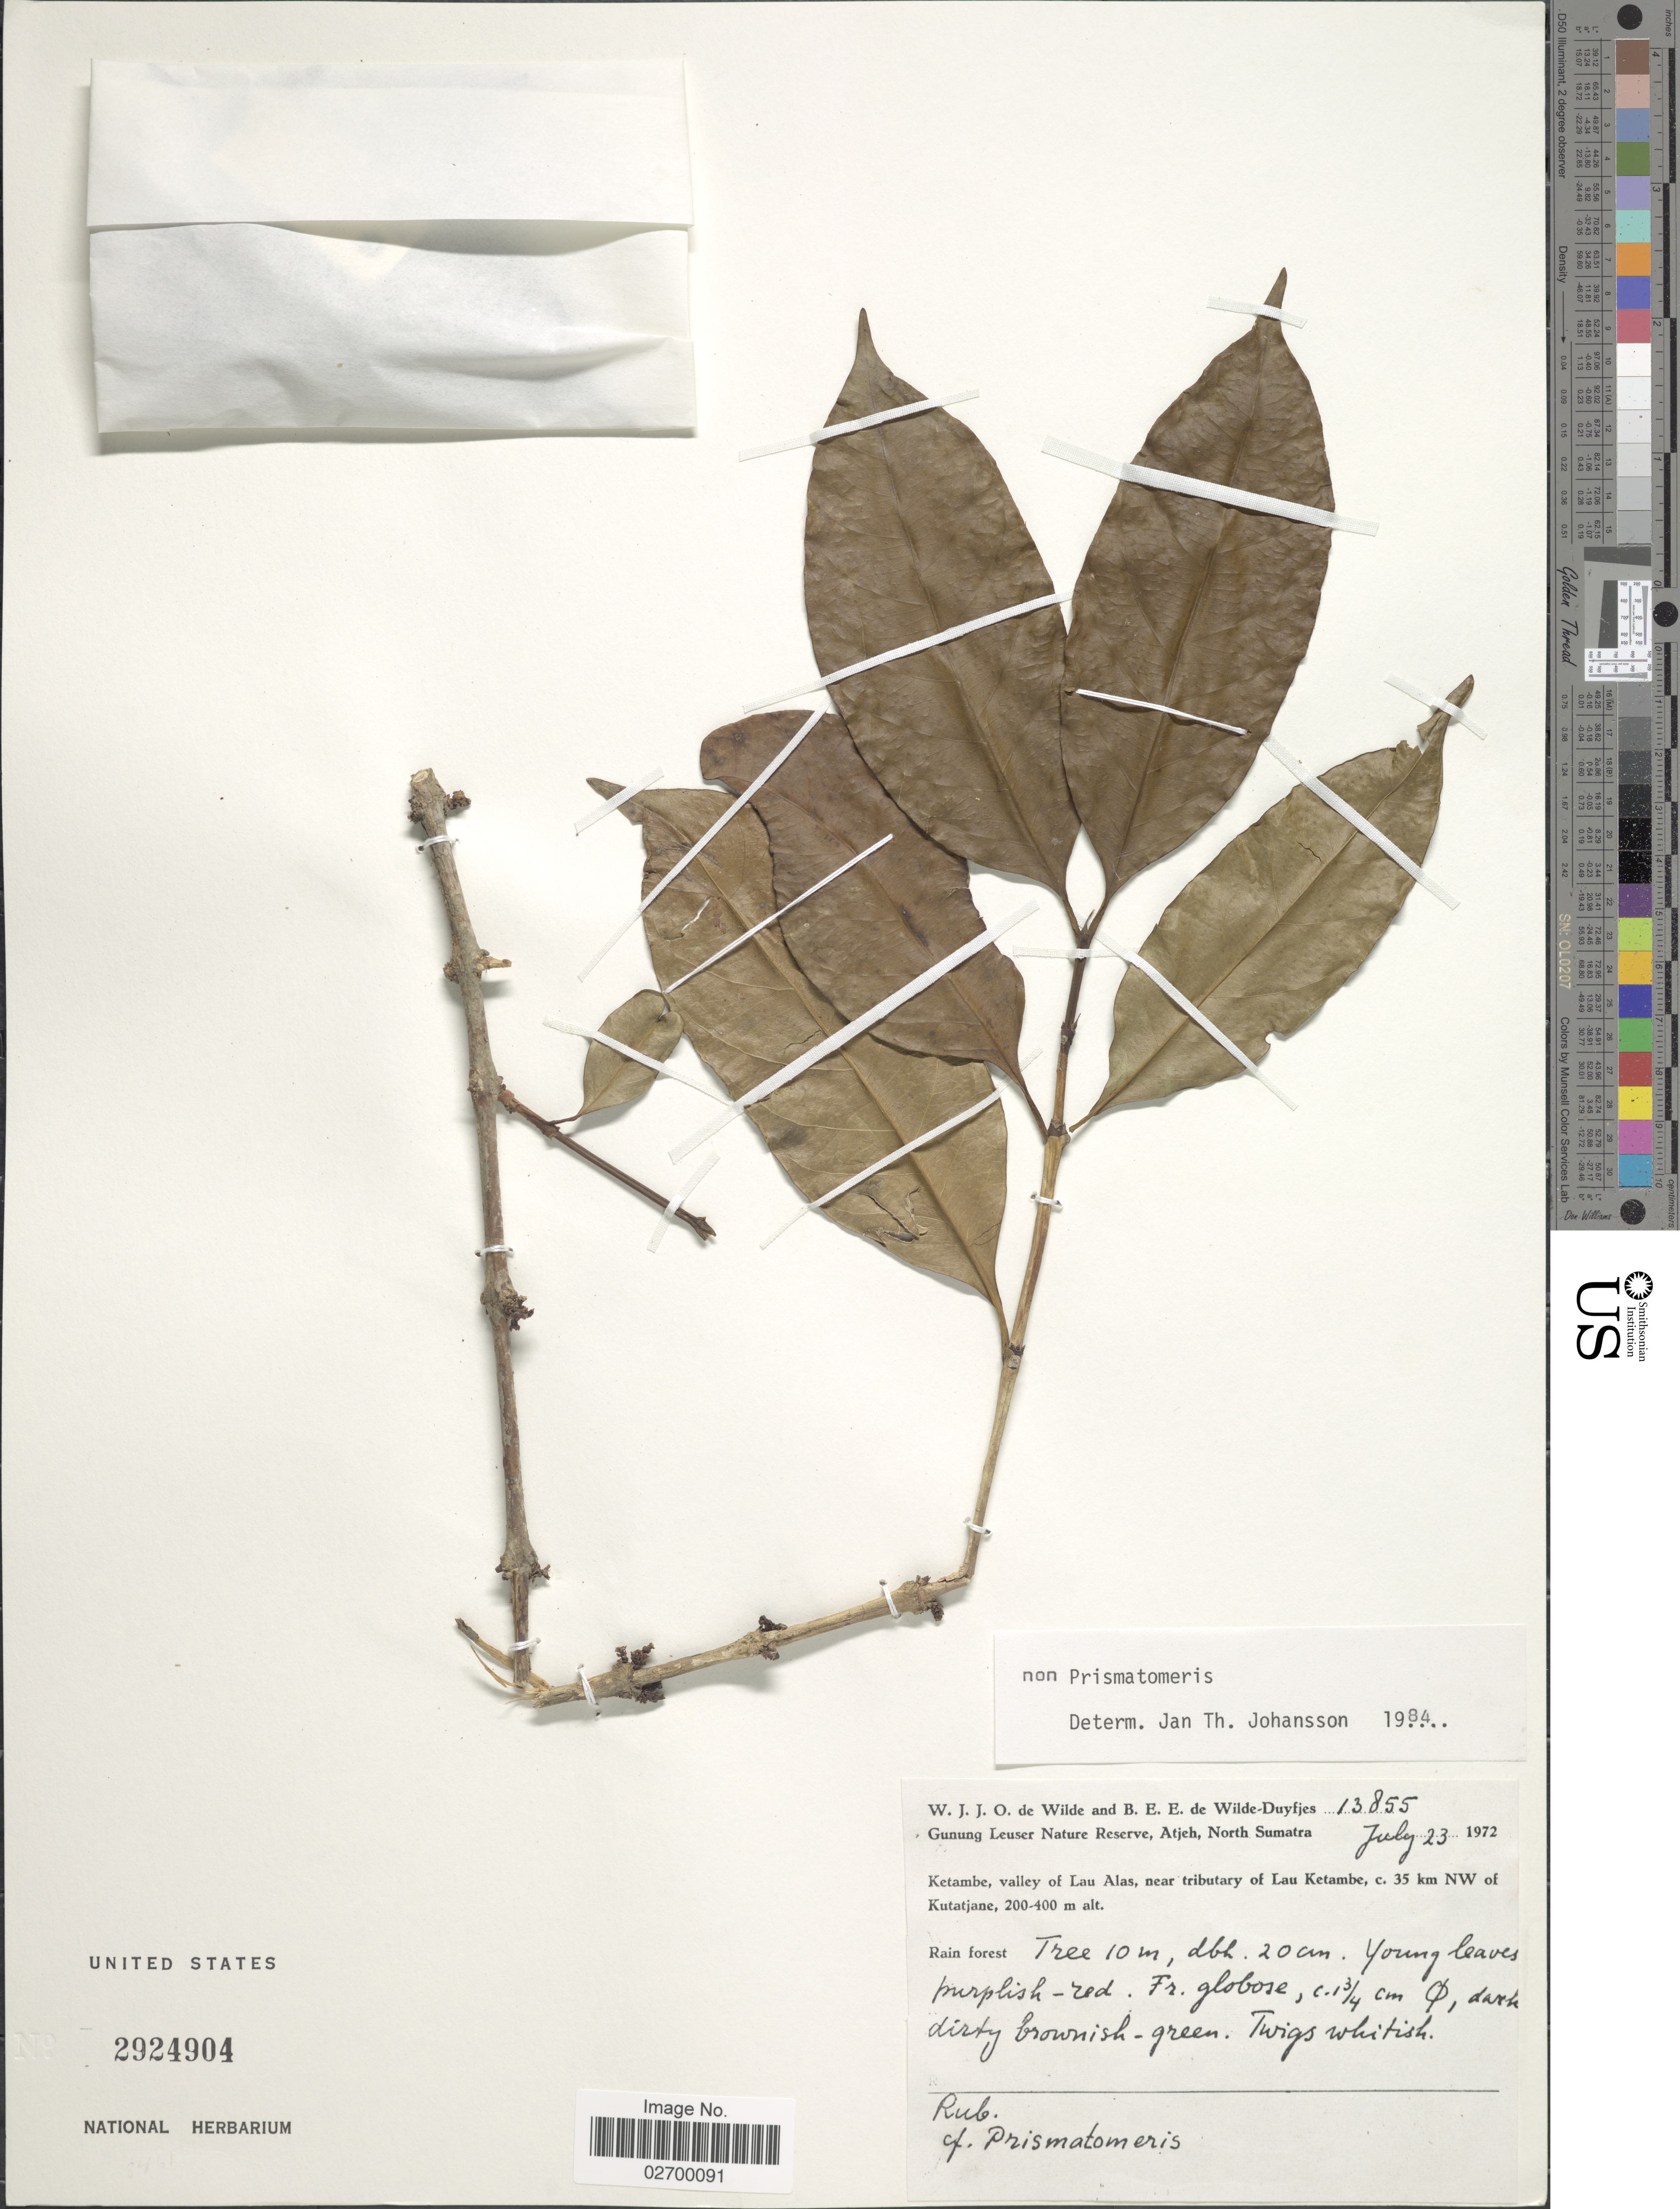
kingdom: Plantae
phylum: Tracheophyta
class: Magnoliopsida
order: Gentianales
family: Rubiaceae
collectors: W. J. de Wilde & B. E. de Wilde-Duyfjes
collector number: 13855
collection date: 1972-07-23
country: Indonesia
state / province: Sumatra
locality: Gunung Leuser Nature Reserve, Atjeh, North Sumatra. Ketambe, valley of Lau Alas, near tributary of Lau Ketambe, c. 35 km NW of Kutatjane.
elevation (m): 200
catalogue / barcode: US 2924904